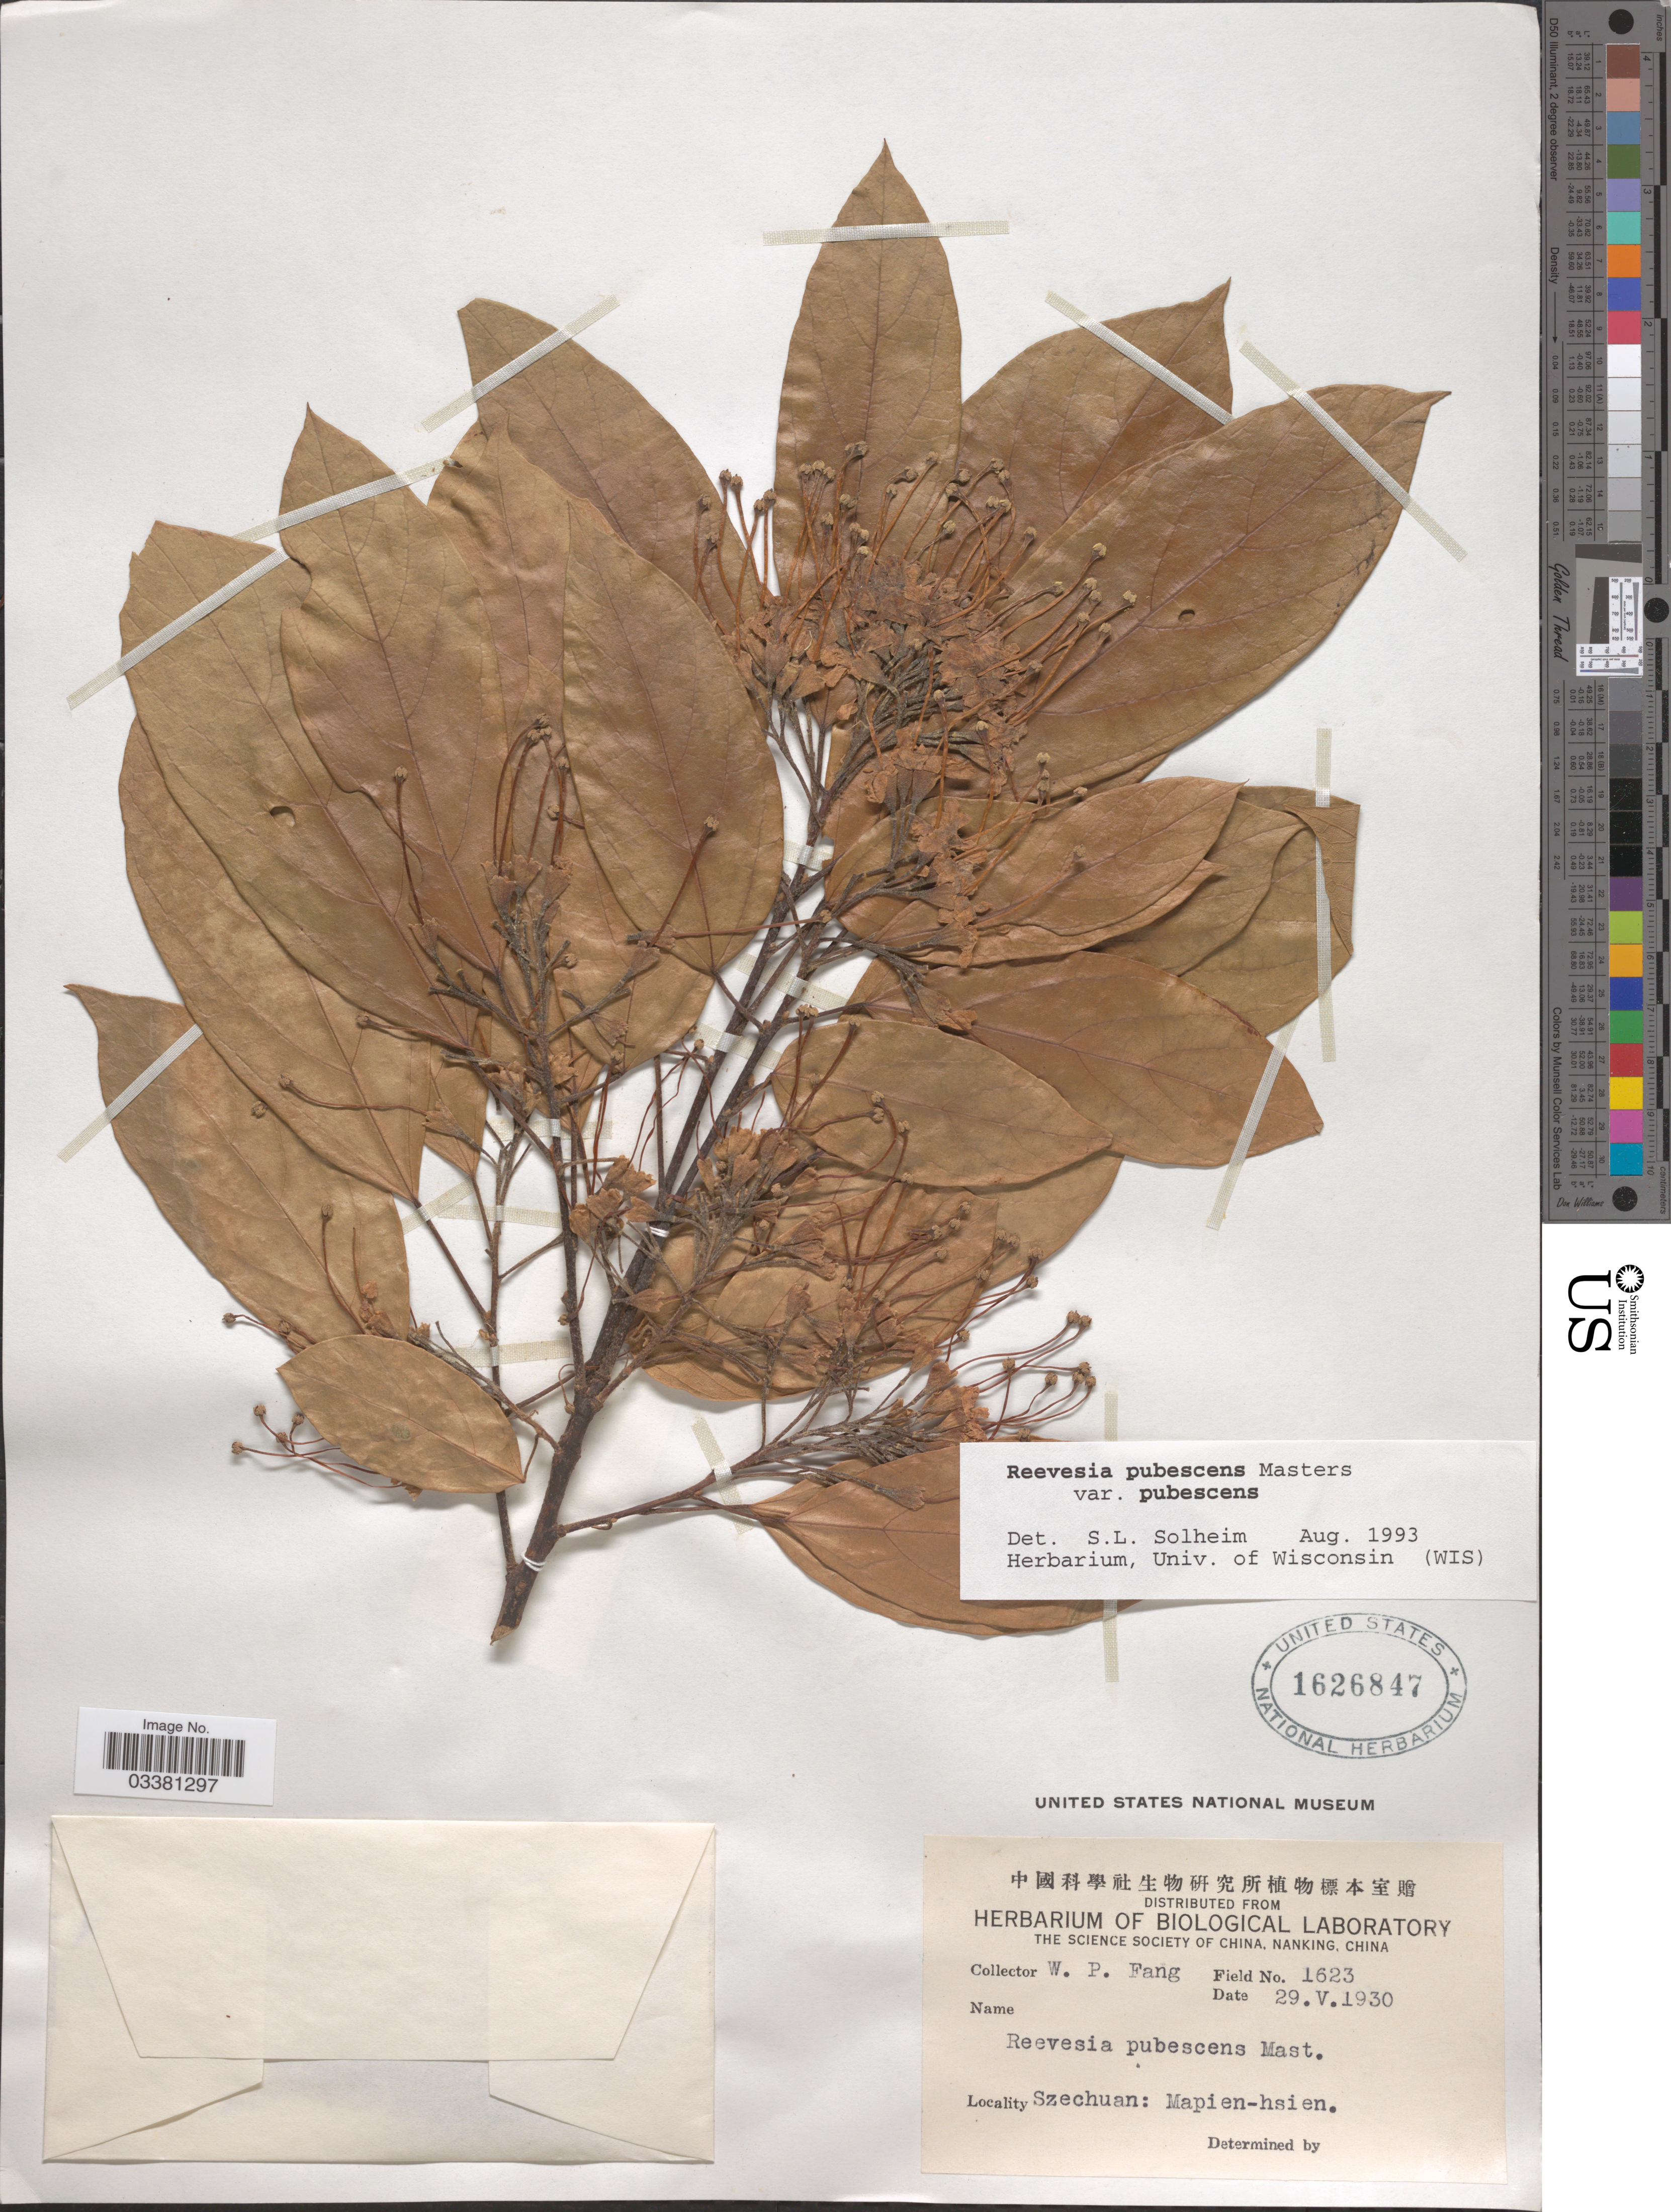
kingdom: Plantae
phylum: Tracheophyta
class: Magnoliopsida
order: Malvales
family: Malvaceae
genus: Reevesia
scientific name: Reevesia pubescens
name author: Mast.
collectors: W. P. Fang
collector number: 1623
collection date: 1930-05-29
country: China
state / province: Sichuan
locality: Szechuan: Mapien-hsien.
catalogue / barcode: US 1626847